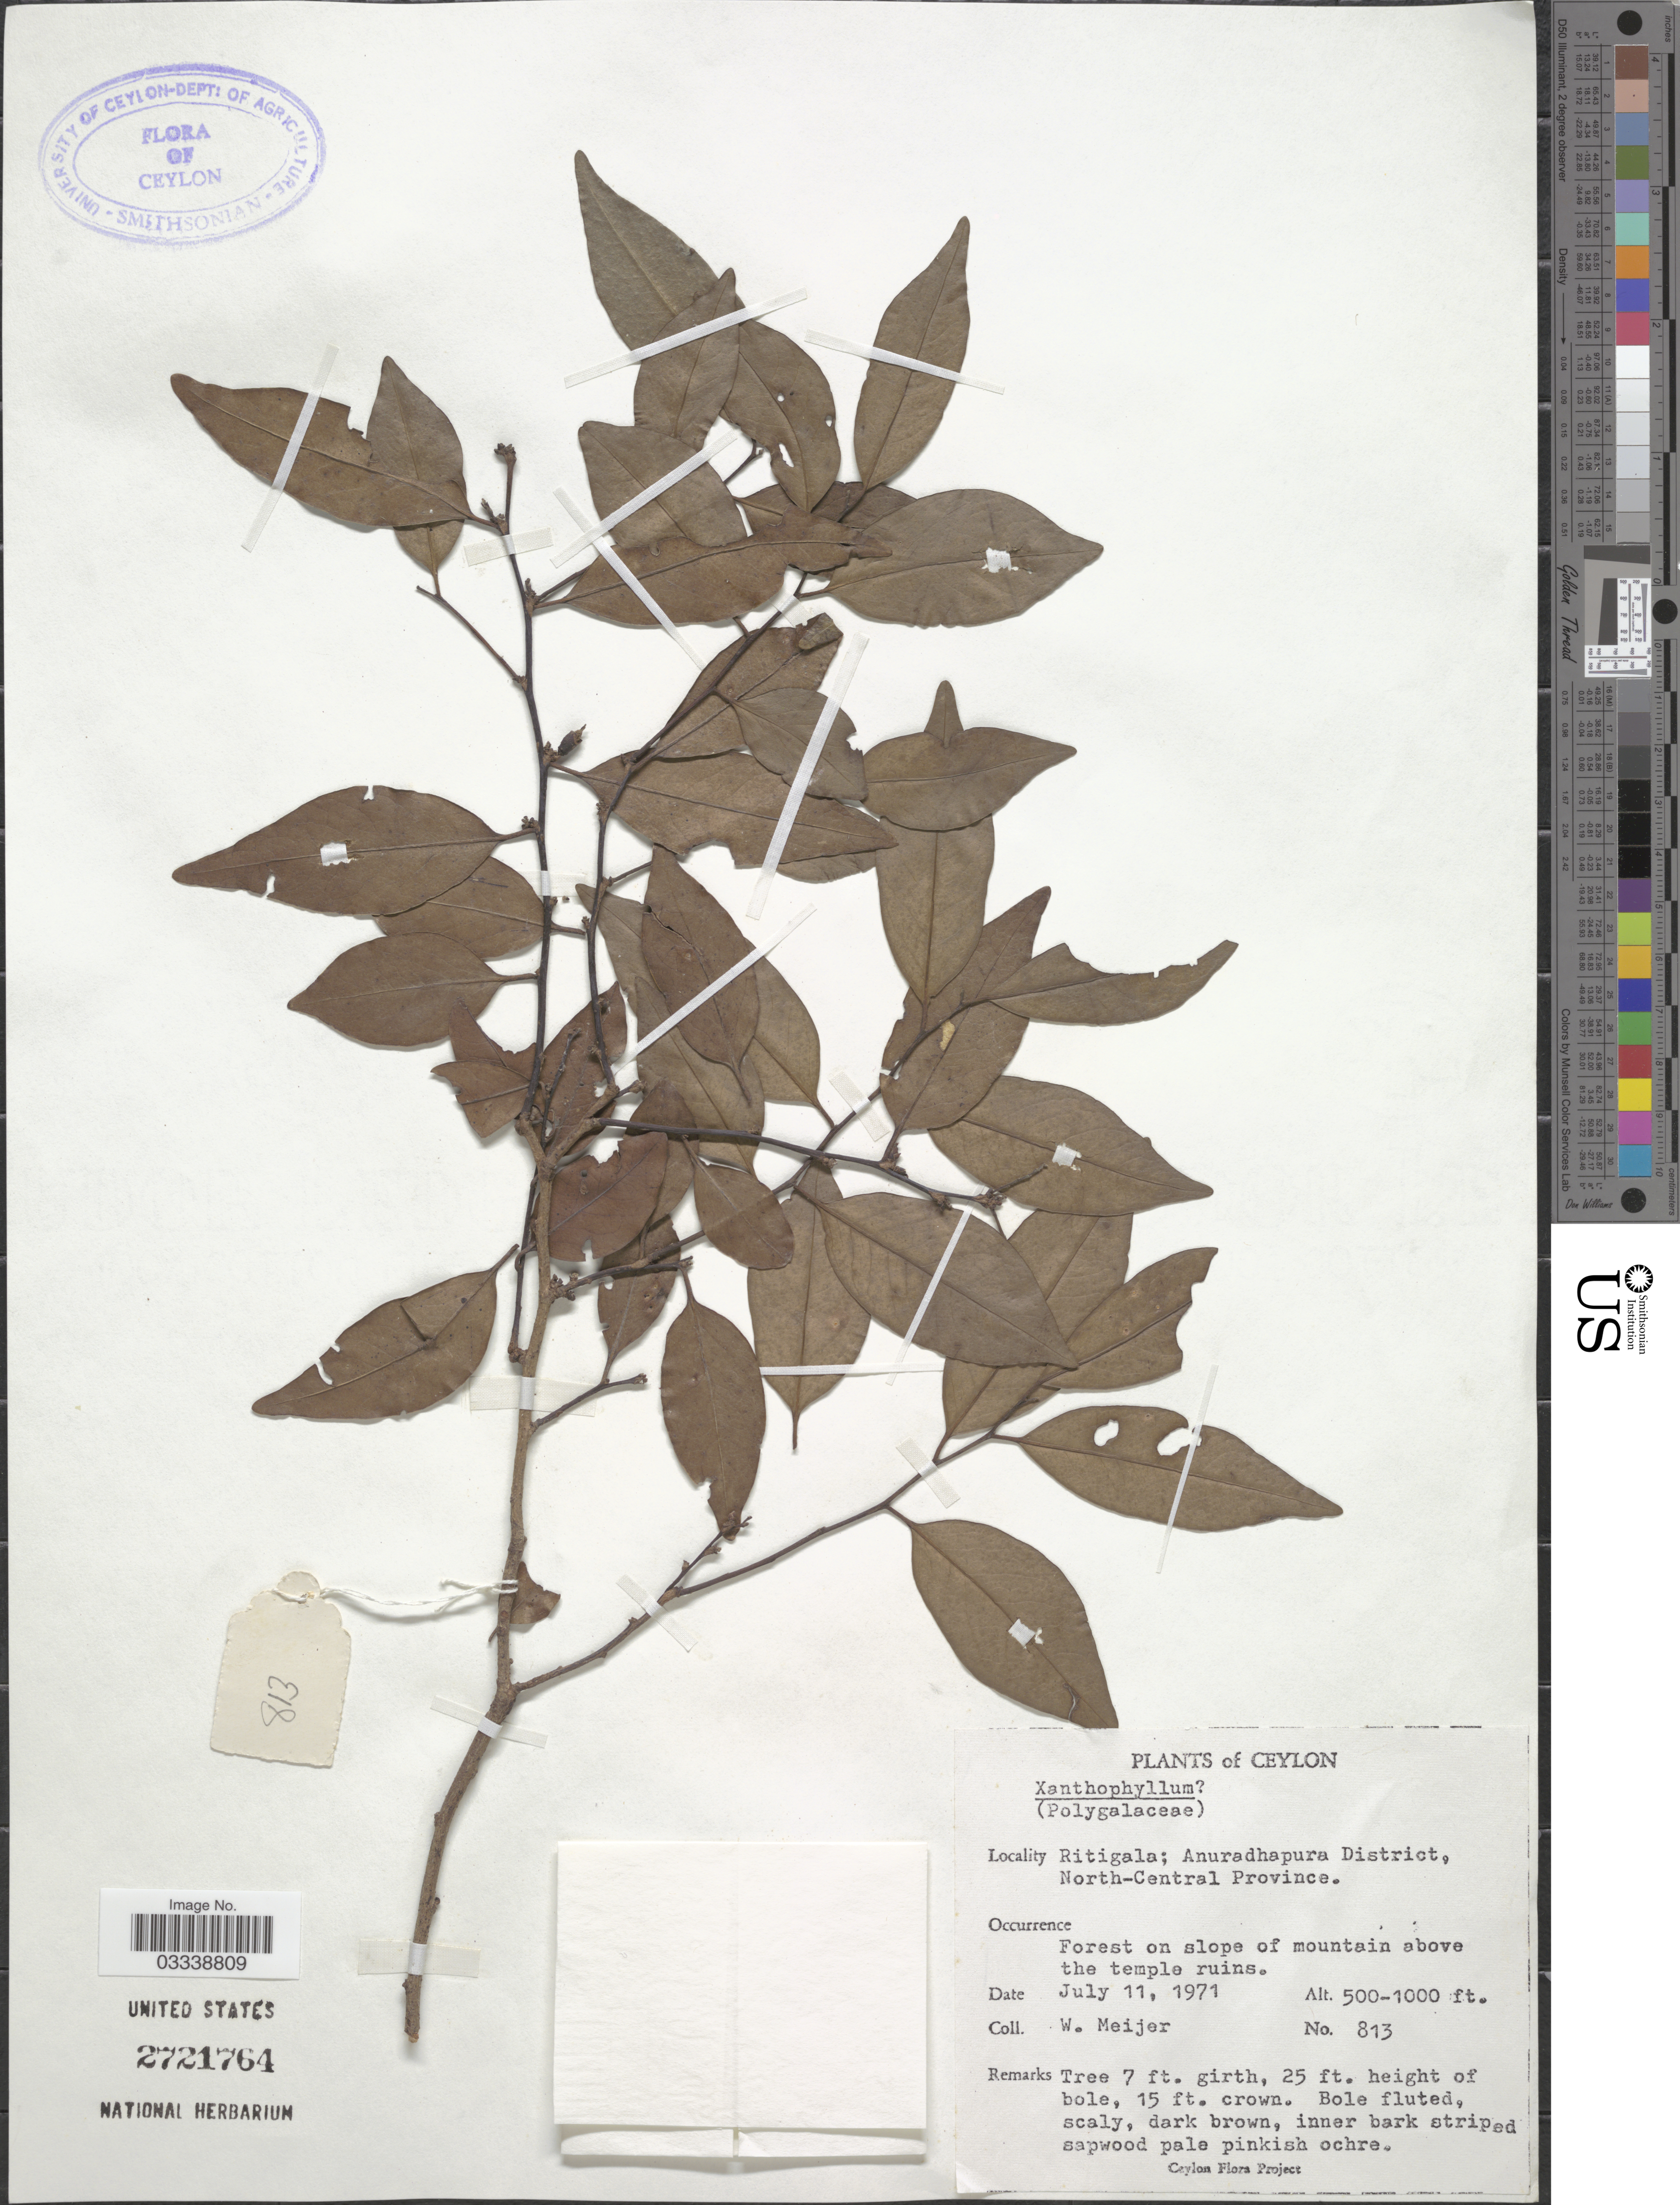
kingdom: Plantae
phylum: Tracheophyta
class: Magnoliopsida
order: Fabales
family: Polygalaceae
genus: Xanthophyllum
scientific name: Xanthophyllum sp.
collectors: W. Meijer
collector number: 813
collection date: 1971-07-11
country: Sri Lanka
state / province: North Central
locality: Ceylon. Ritigala; Anuradhapura District, North-Central Province. Forest on slope of mountain above the temple ruins.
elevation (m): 152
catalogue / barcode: US 2721764